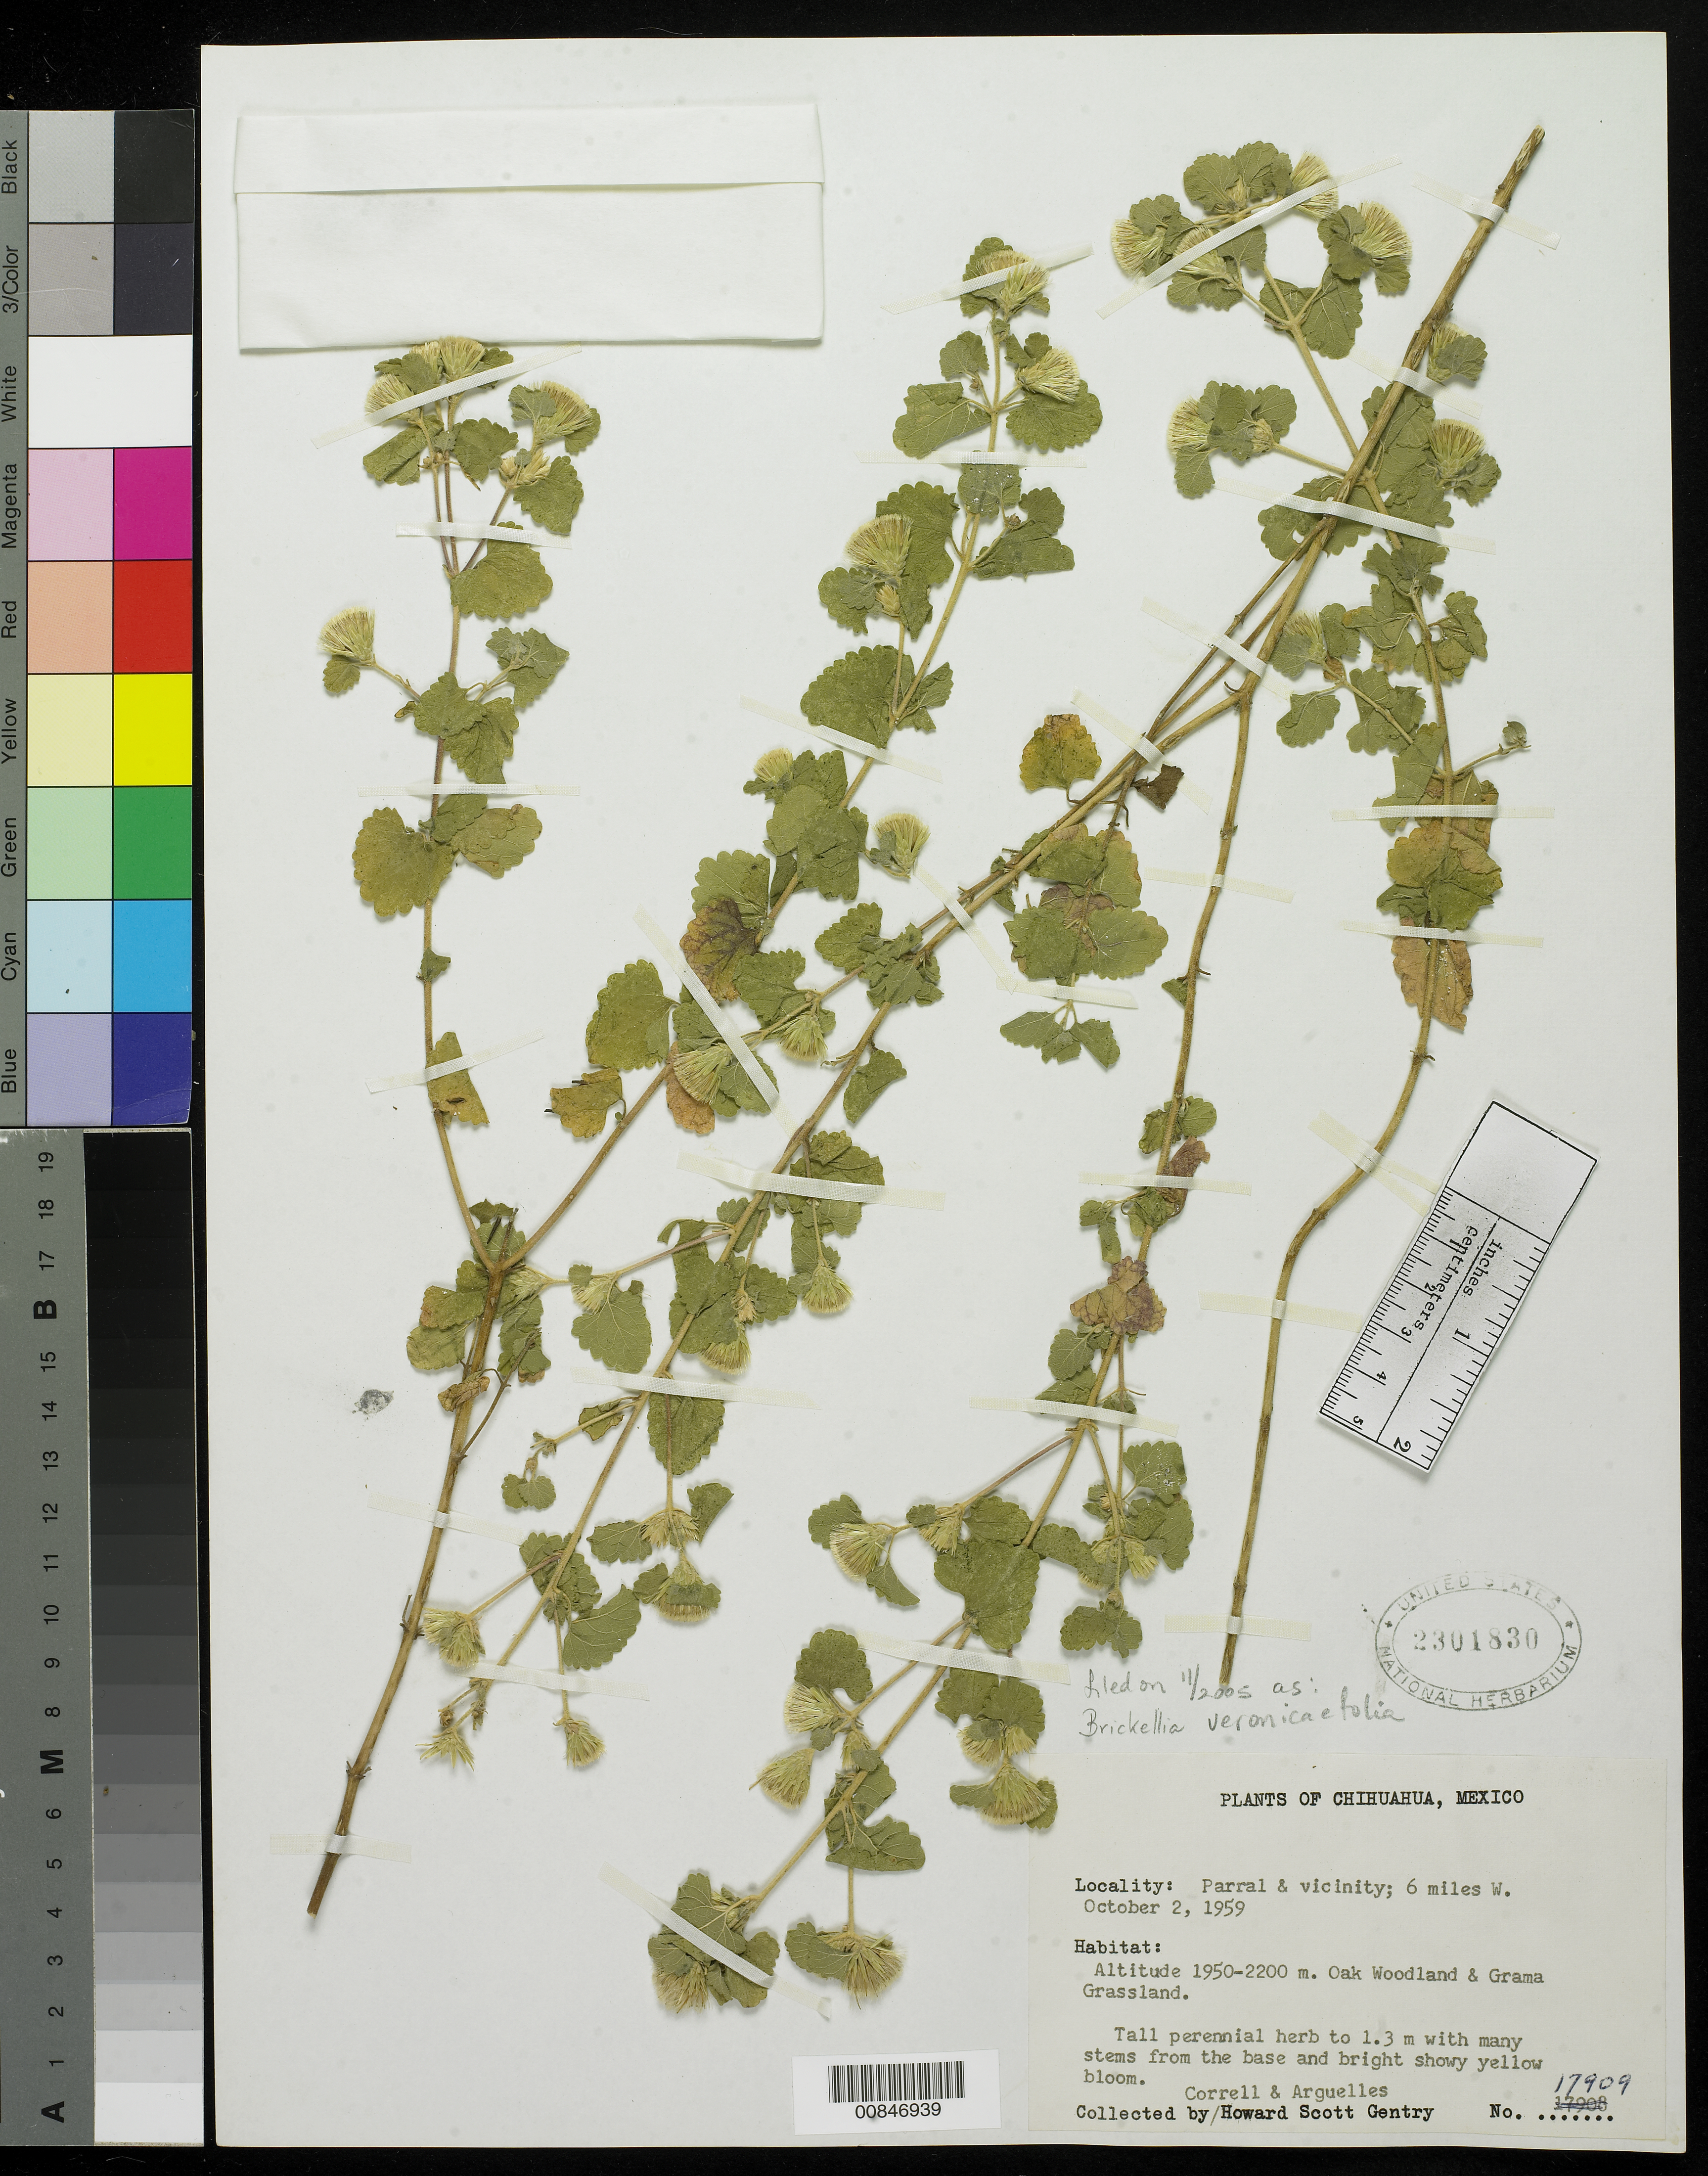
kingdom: Plantae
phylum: Tracheophyta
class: Magnoliopsida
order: Asterales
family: Asteraceae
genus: Brickellia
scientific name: Brickellia veronicaefolia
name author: (Kunth) A. Gray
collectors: H. S. Gentry, -- Correll & Arguelles, --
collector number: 17909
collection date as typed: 02 Oct 1959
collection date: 1959-10-02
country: Mexico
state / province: Chihuahua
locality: Parral and vicinity; 6 miles W.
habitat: Oak Woodland & Grama Grassland.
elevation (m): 2200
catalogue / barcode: US 2301830